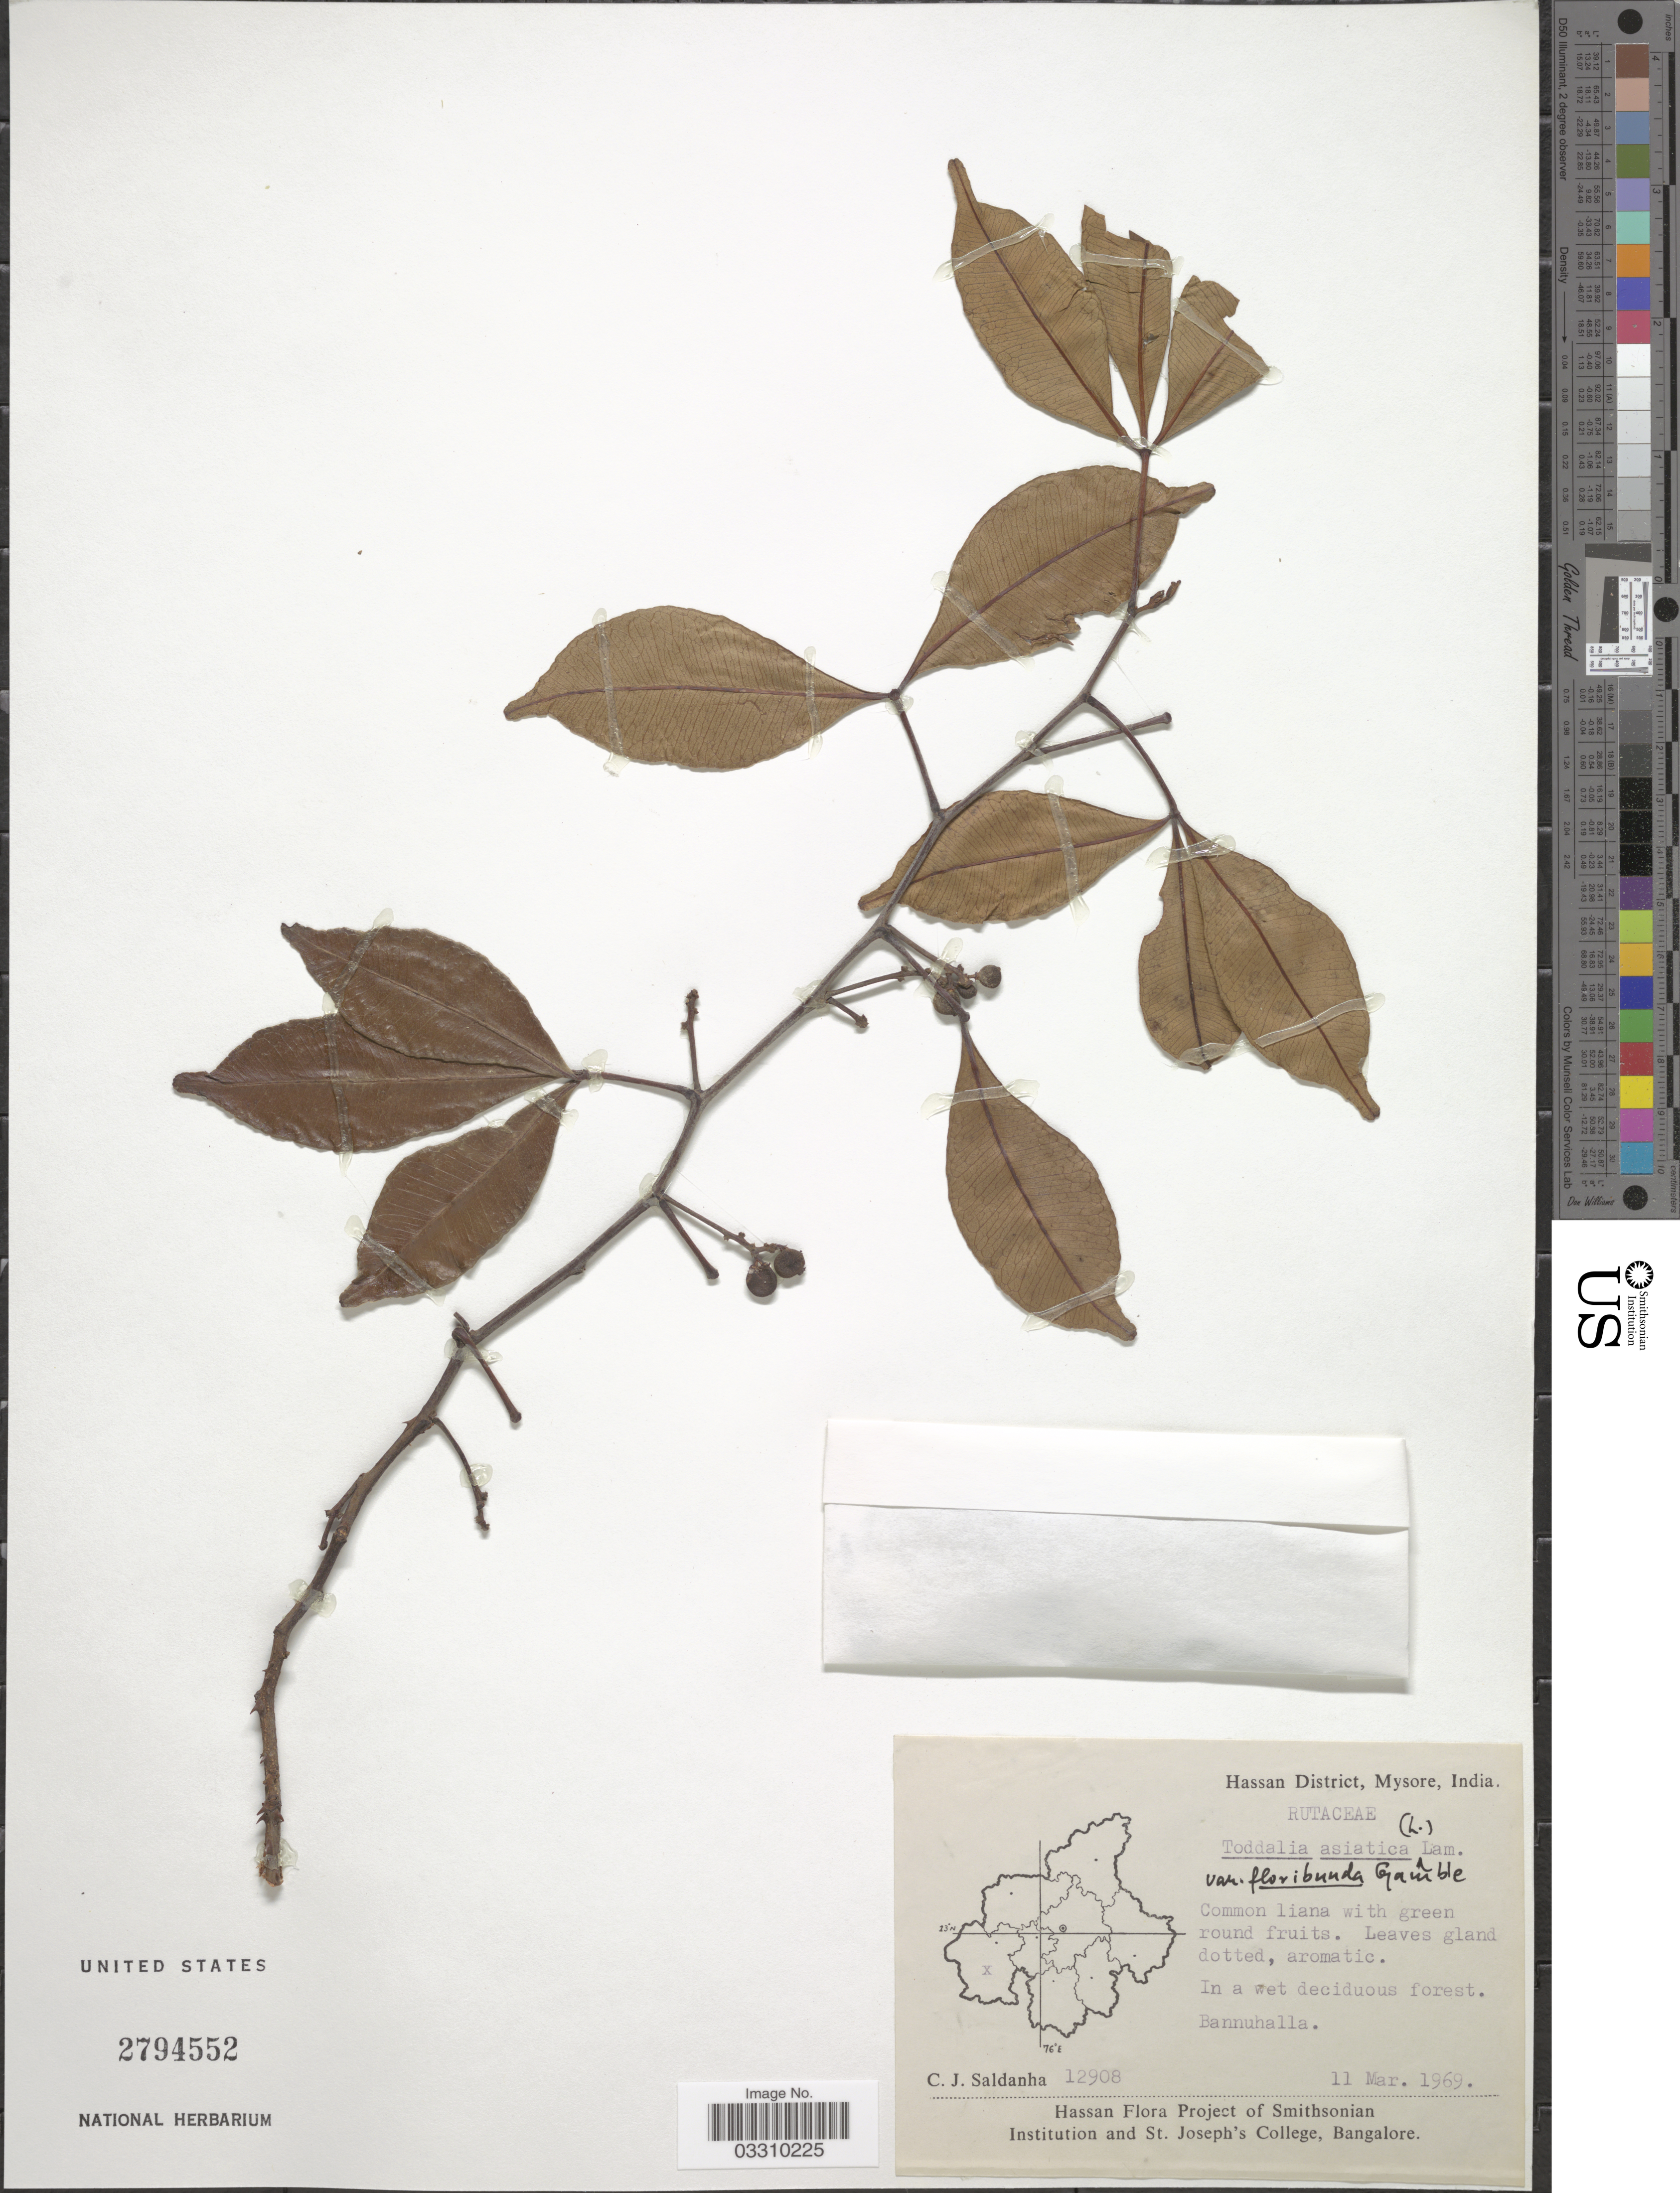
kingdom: Plantae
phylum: Tracheophyta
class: Magnoliopsida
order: Sapindales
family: Rutaceae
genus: Zanthoxylum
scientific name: Zanthoxylum asiaticum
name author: (L.) Appelhans et al.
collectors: C. J. Saldanha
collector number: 12908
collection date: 1969-03-11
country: India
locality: Hassan District, Mysore. Bannuhalla.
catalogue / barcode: US 2794552